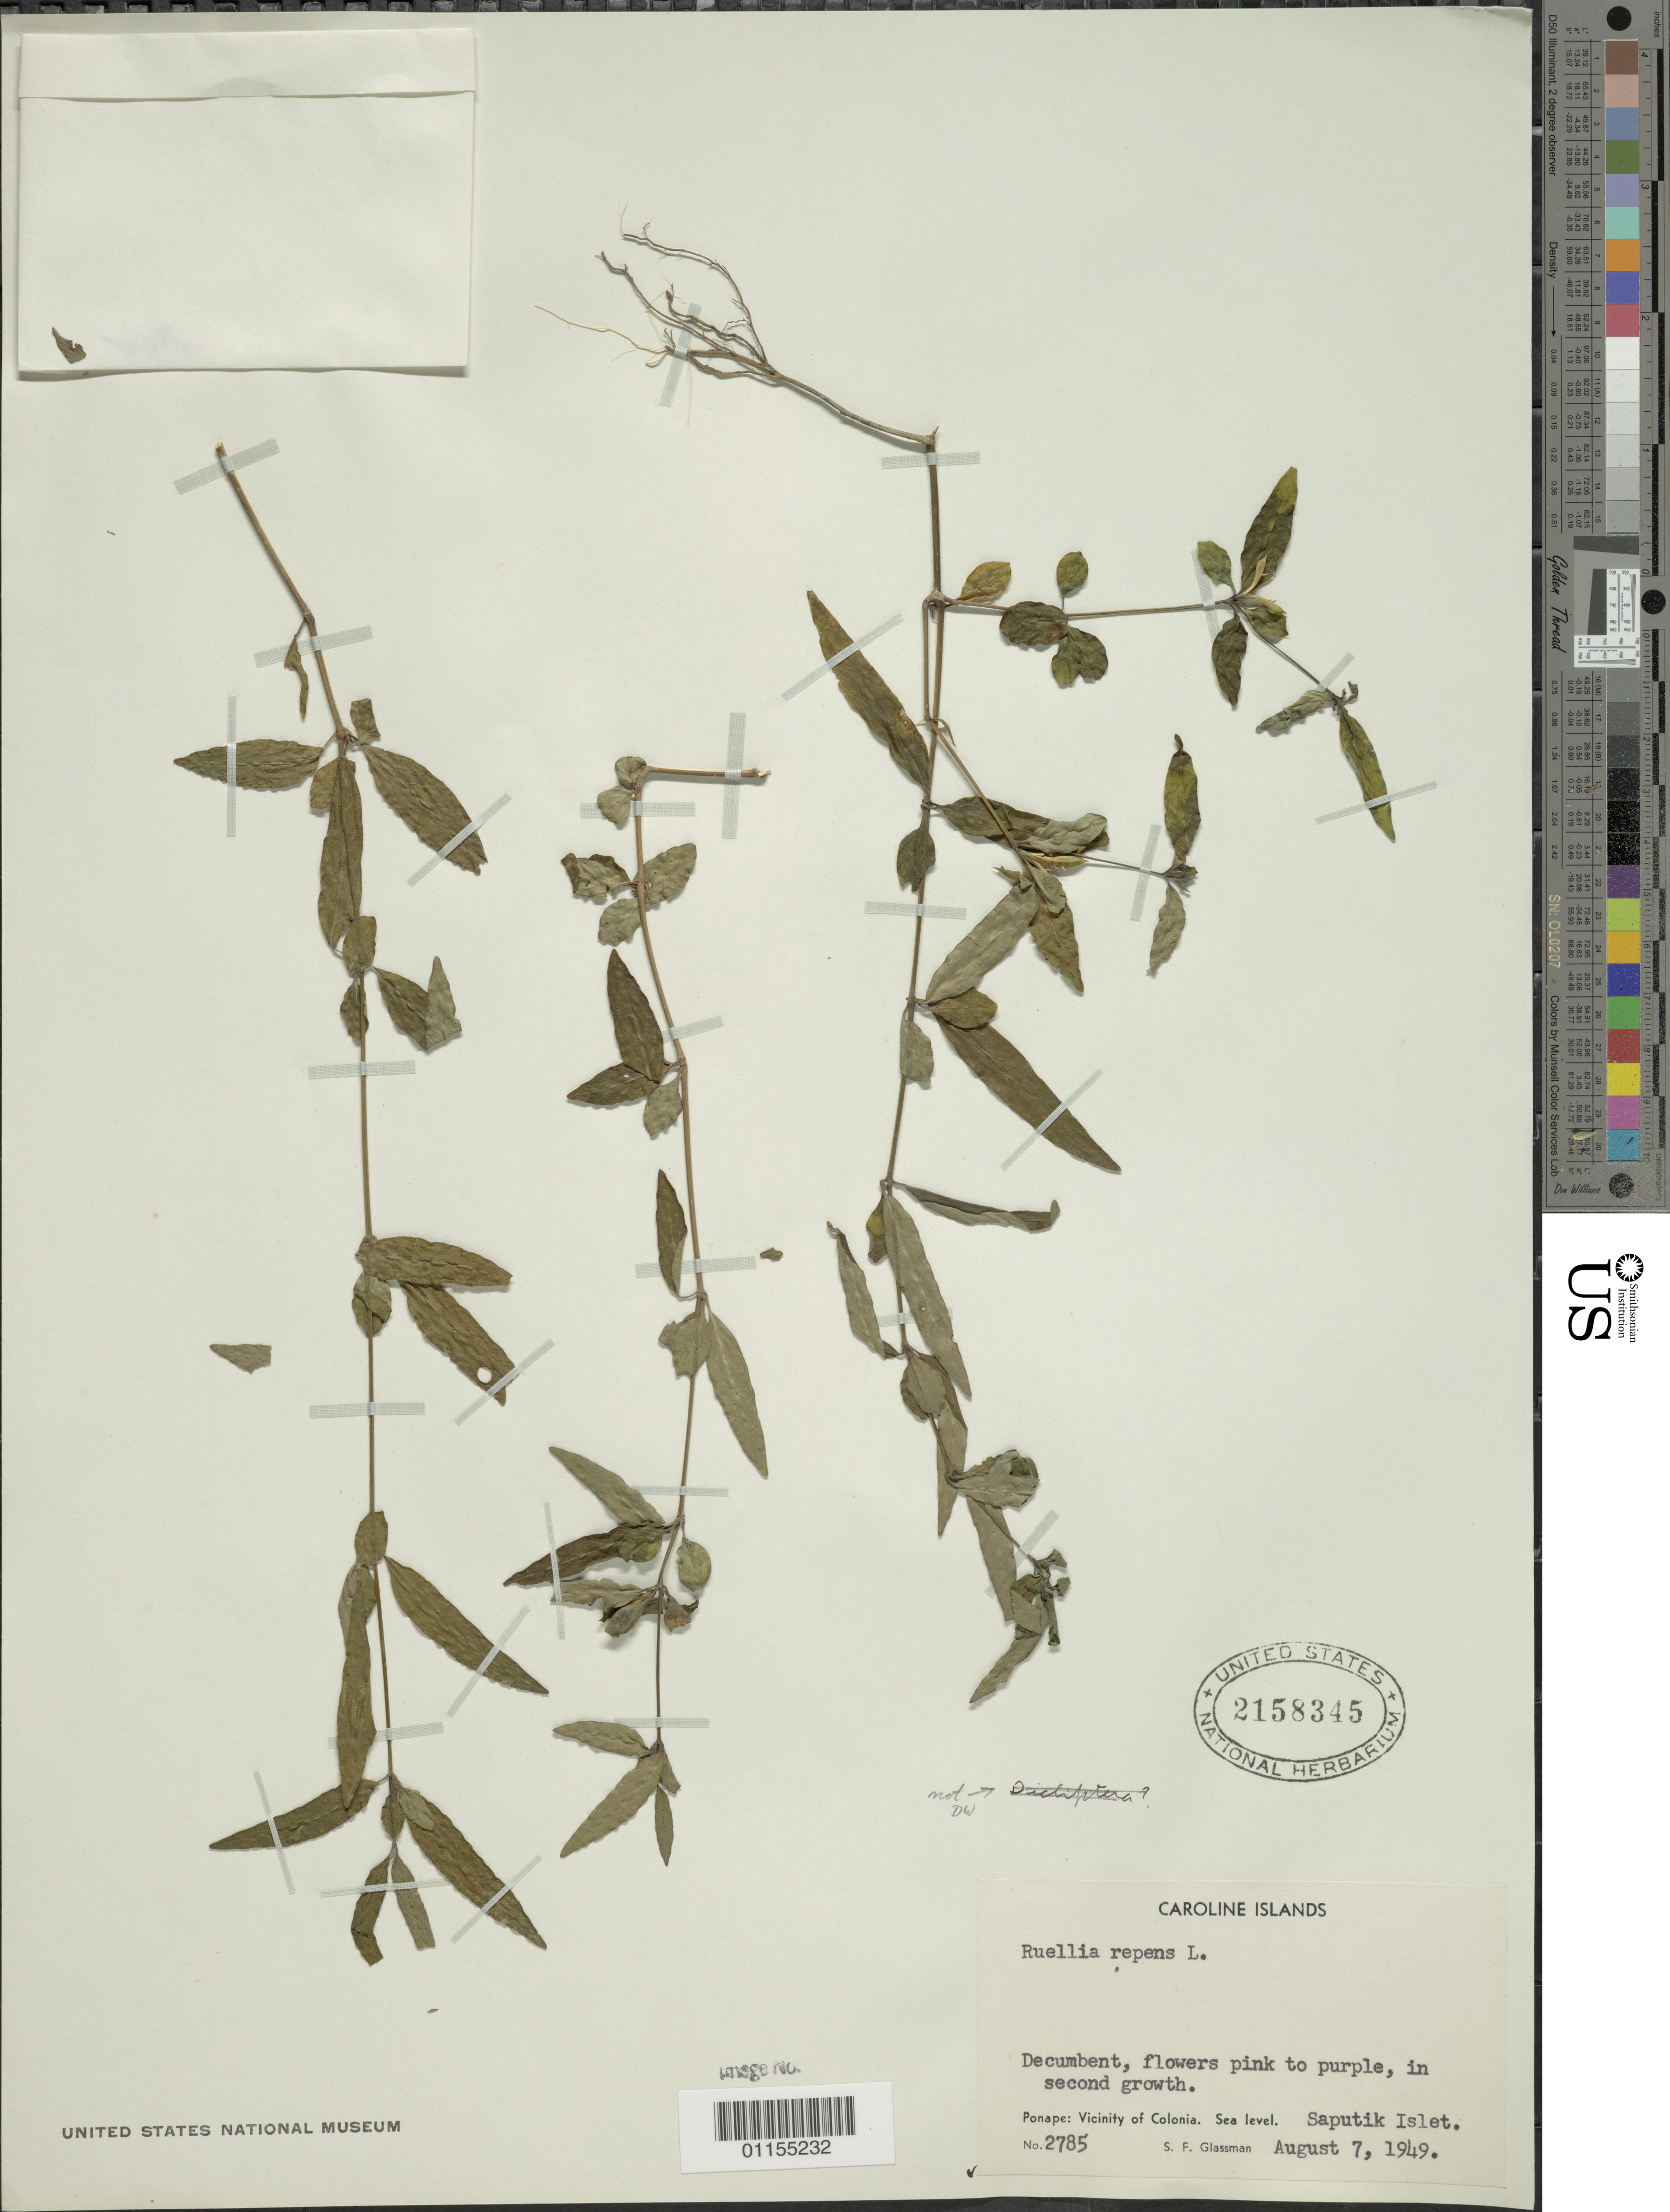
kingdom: Plantae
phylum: Tracheophyta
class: Magnoliopsida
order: Lamiales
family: Acanthaceae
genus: Ruellia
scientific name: Ruellia repens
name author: L.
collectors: S. F. Glassman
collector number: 2785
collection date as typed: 07 Aug 1949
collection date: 1949-08-07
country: Micronesia, Federated States of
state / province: Pohnpei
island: Pohnpei [Ponape]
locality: Saputik Islet, vicinity of Colonia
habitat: second growth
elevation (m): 0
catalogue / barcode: US 2158345